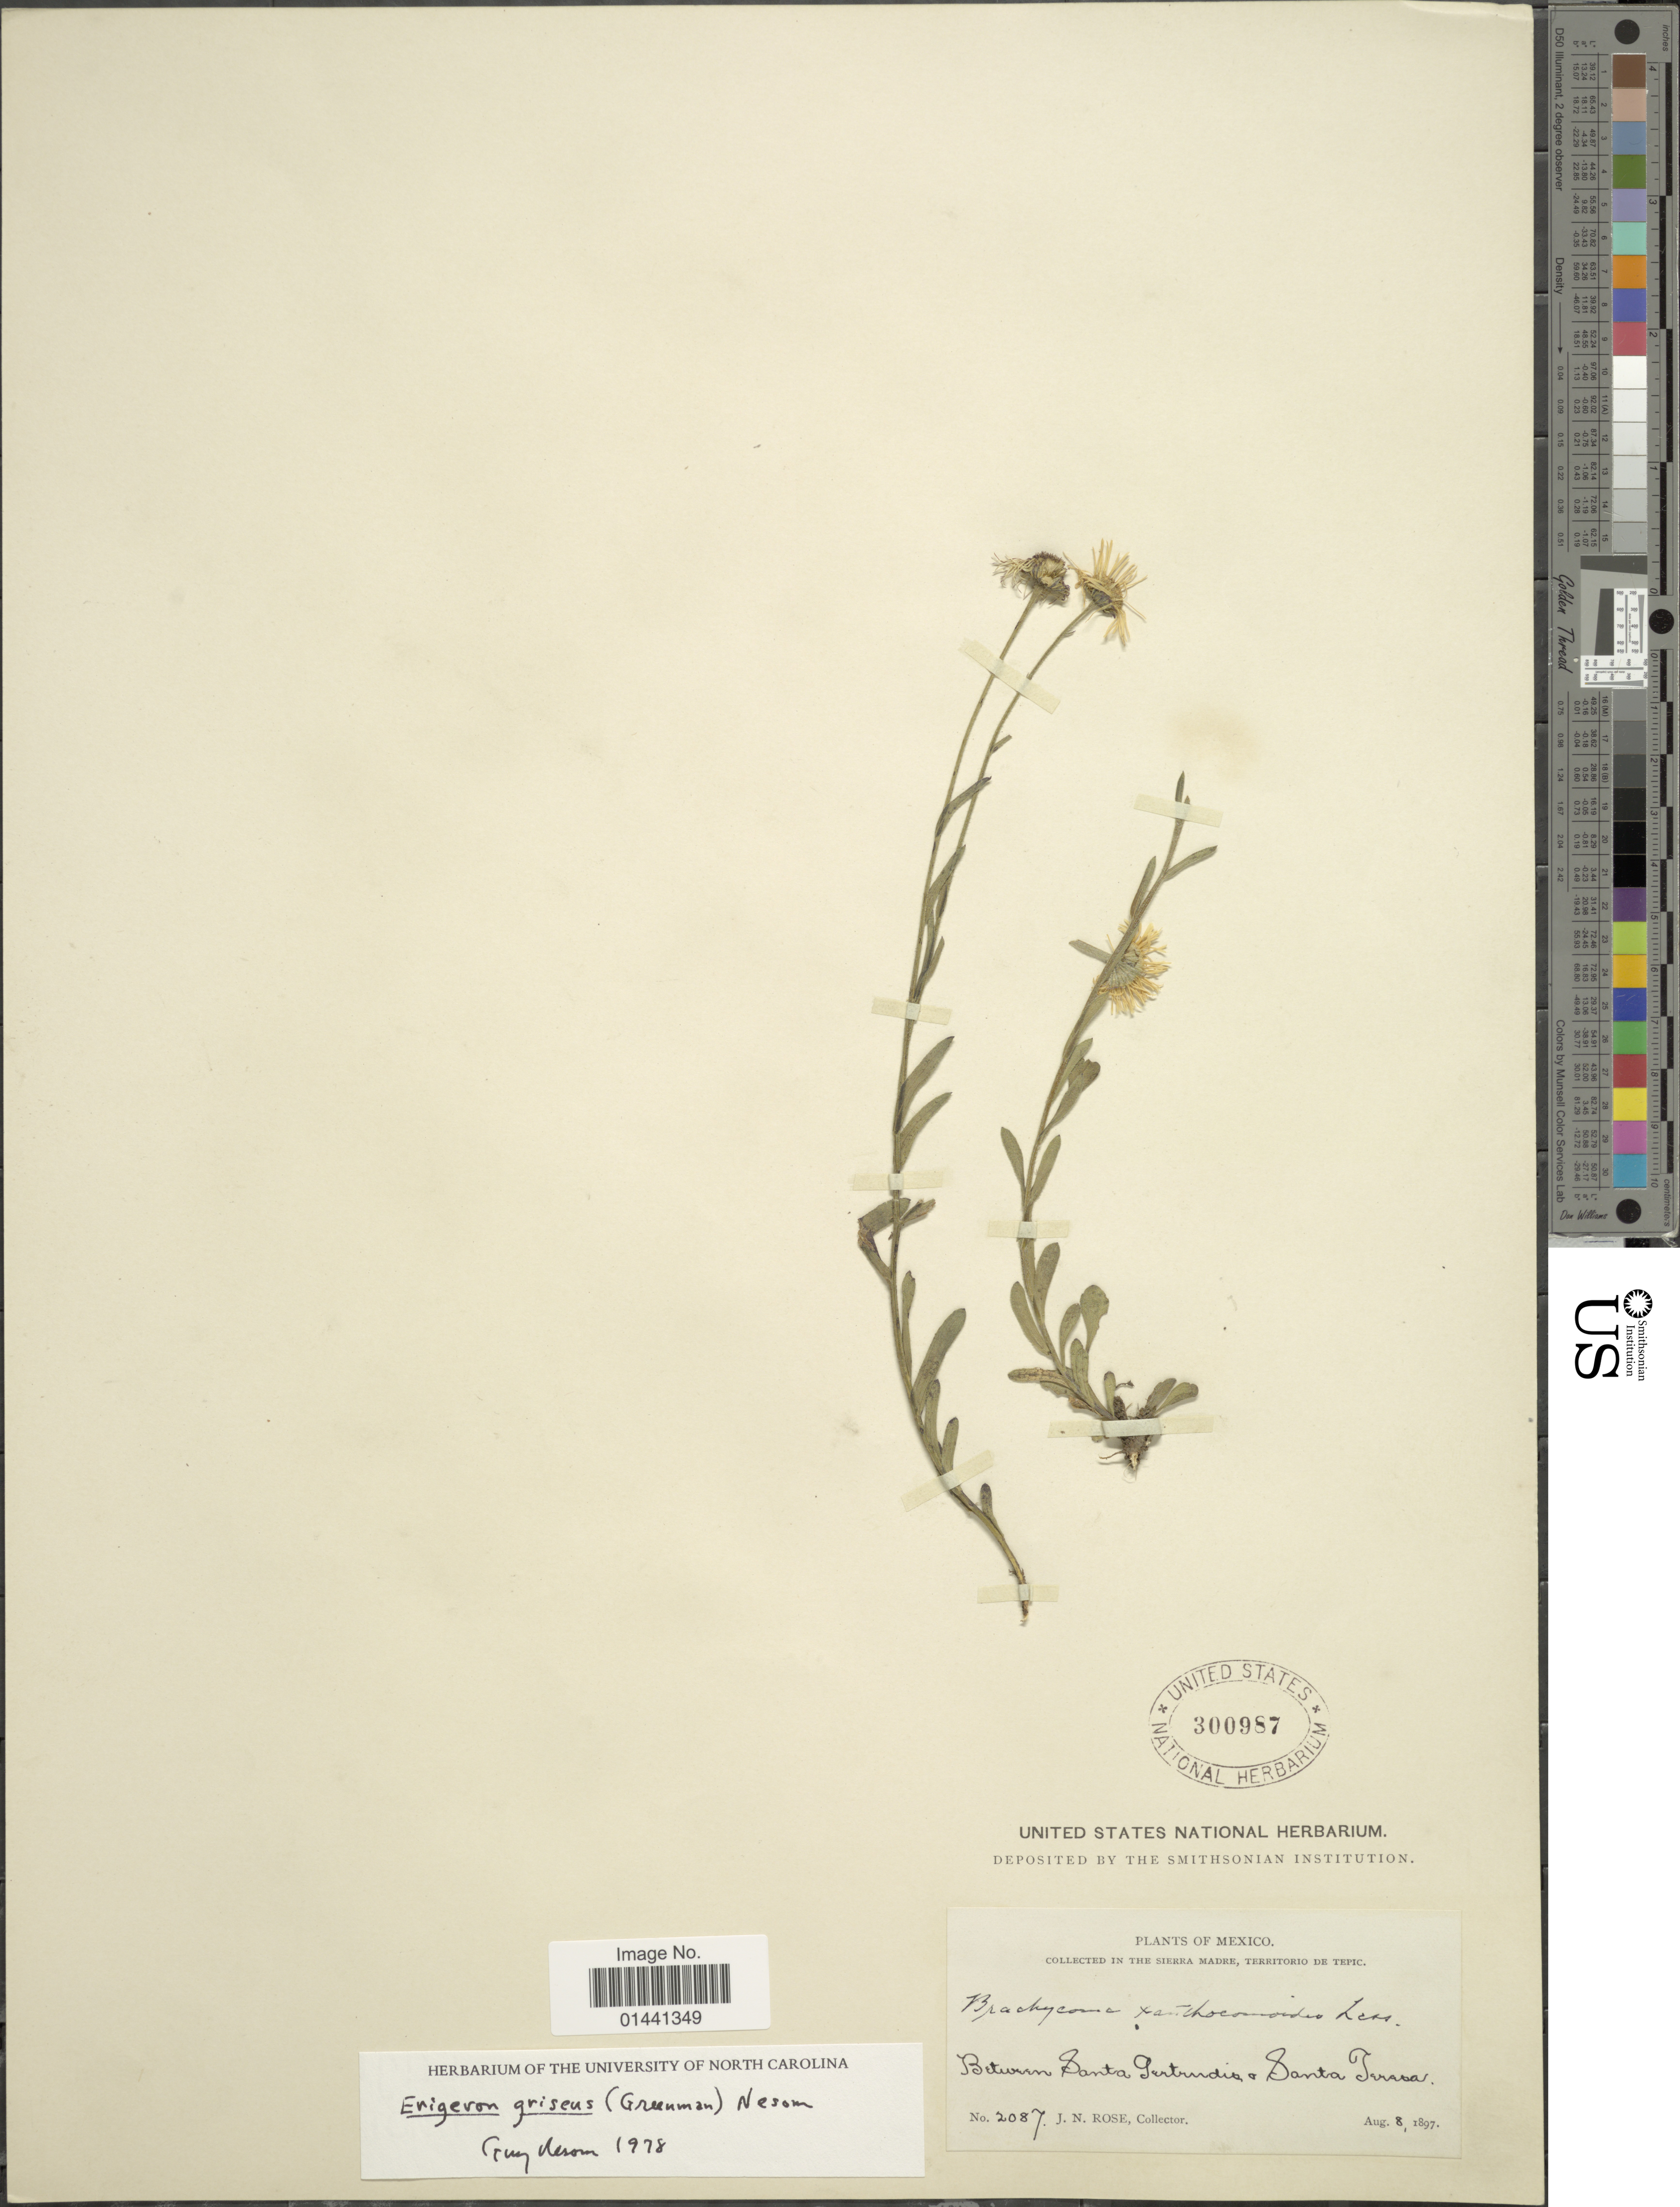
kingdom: Plantae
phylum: Tracheophyta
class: Magnoliopsida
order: Asterales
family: Asteraceae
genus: Erigeron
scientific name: Erigeron griseus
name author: (Greenm.) G.L. Nesom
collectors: J. N. Rose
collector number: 2087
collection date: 1897-08-08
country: Mexico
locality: Sierra Madre, Territorio de Tepic, between Santa Gertrudis a Santa Teresa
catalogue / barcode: US 300987